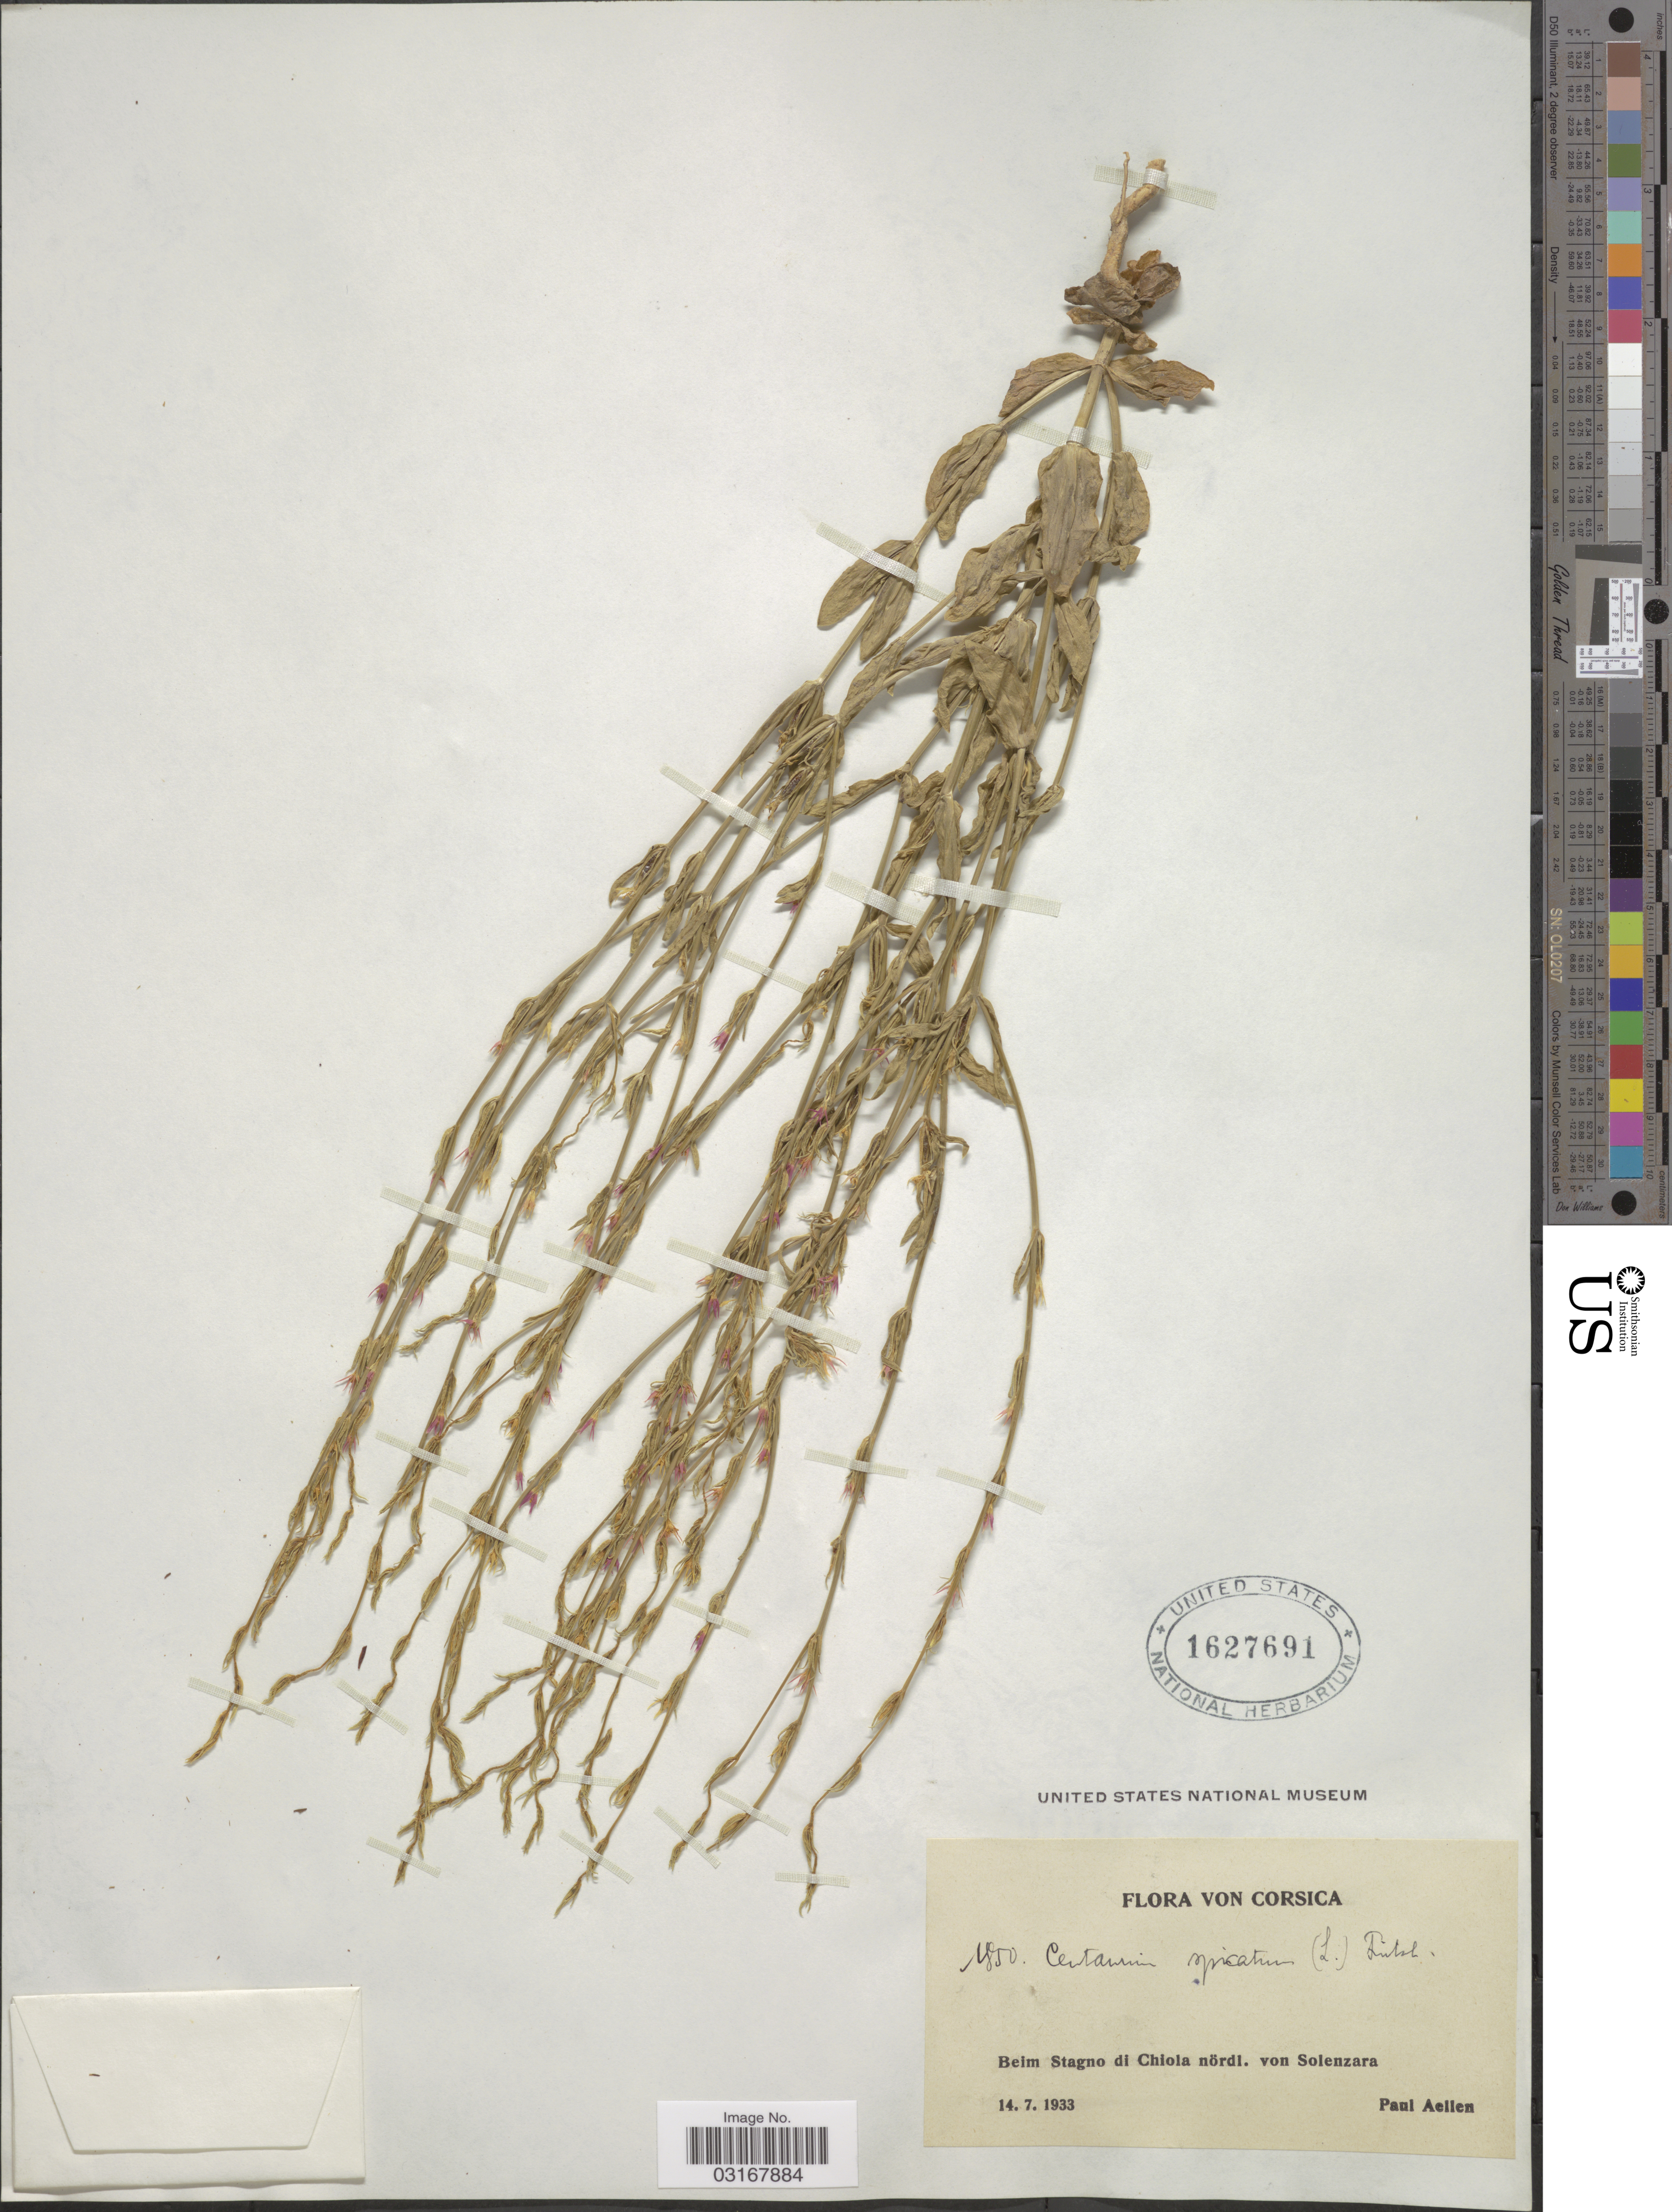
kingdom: Plantae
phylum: Tracheophyta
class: Magnoliopsida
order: Gentianales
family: Gentianaceae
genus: Centaurium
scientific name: Centaurium spicatum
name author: (L.) Fritsch ex Janch.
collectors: P. Aellen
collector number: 1850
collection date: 1933-07-14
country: France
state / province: Corsica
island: Corse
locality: Beim Stagno di Chiola nördl. von Solenzara.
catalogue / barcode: US 1627691